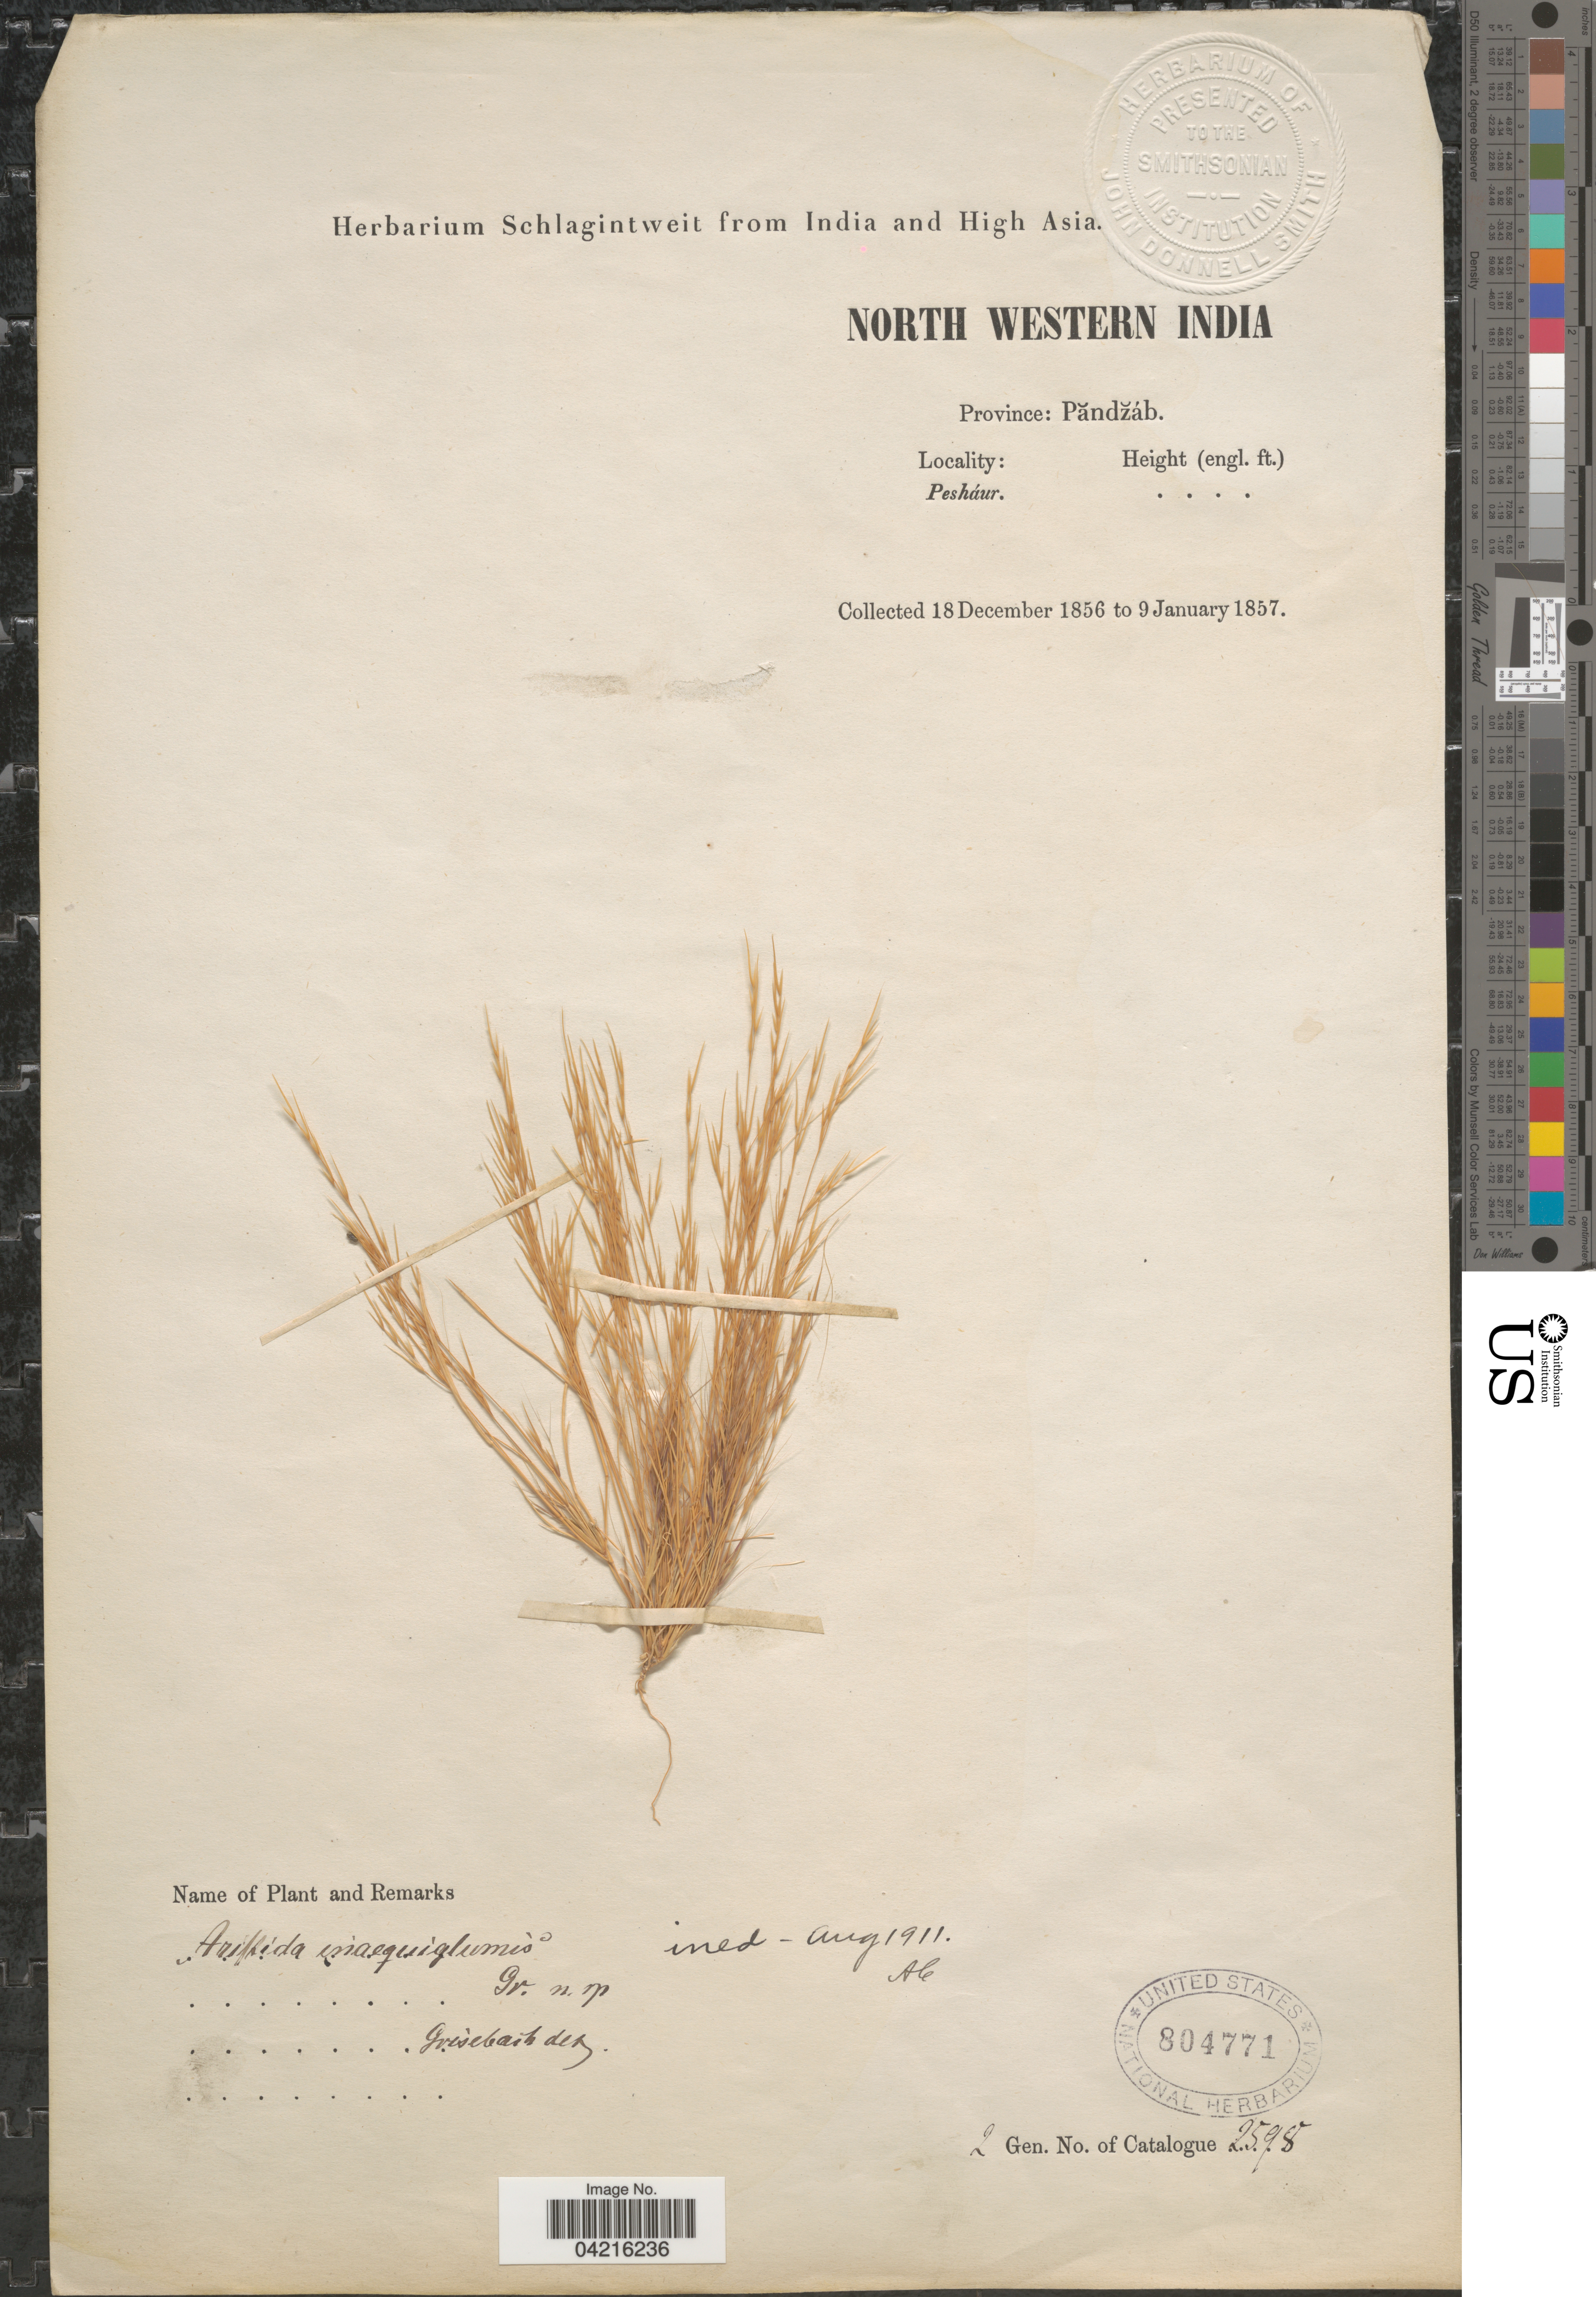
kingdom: Plantae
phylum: Tracheophyta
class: Liliopsida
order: Poales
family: Poaceae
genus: Aristida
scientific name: Aristida adscensionis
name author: L.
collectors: ex herb. Schlagintweit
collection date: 1856-12-18/1857-01-09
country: Pakistan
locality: North Western India. Province: Păndžáb. Pesháur.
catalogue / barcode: US 804771